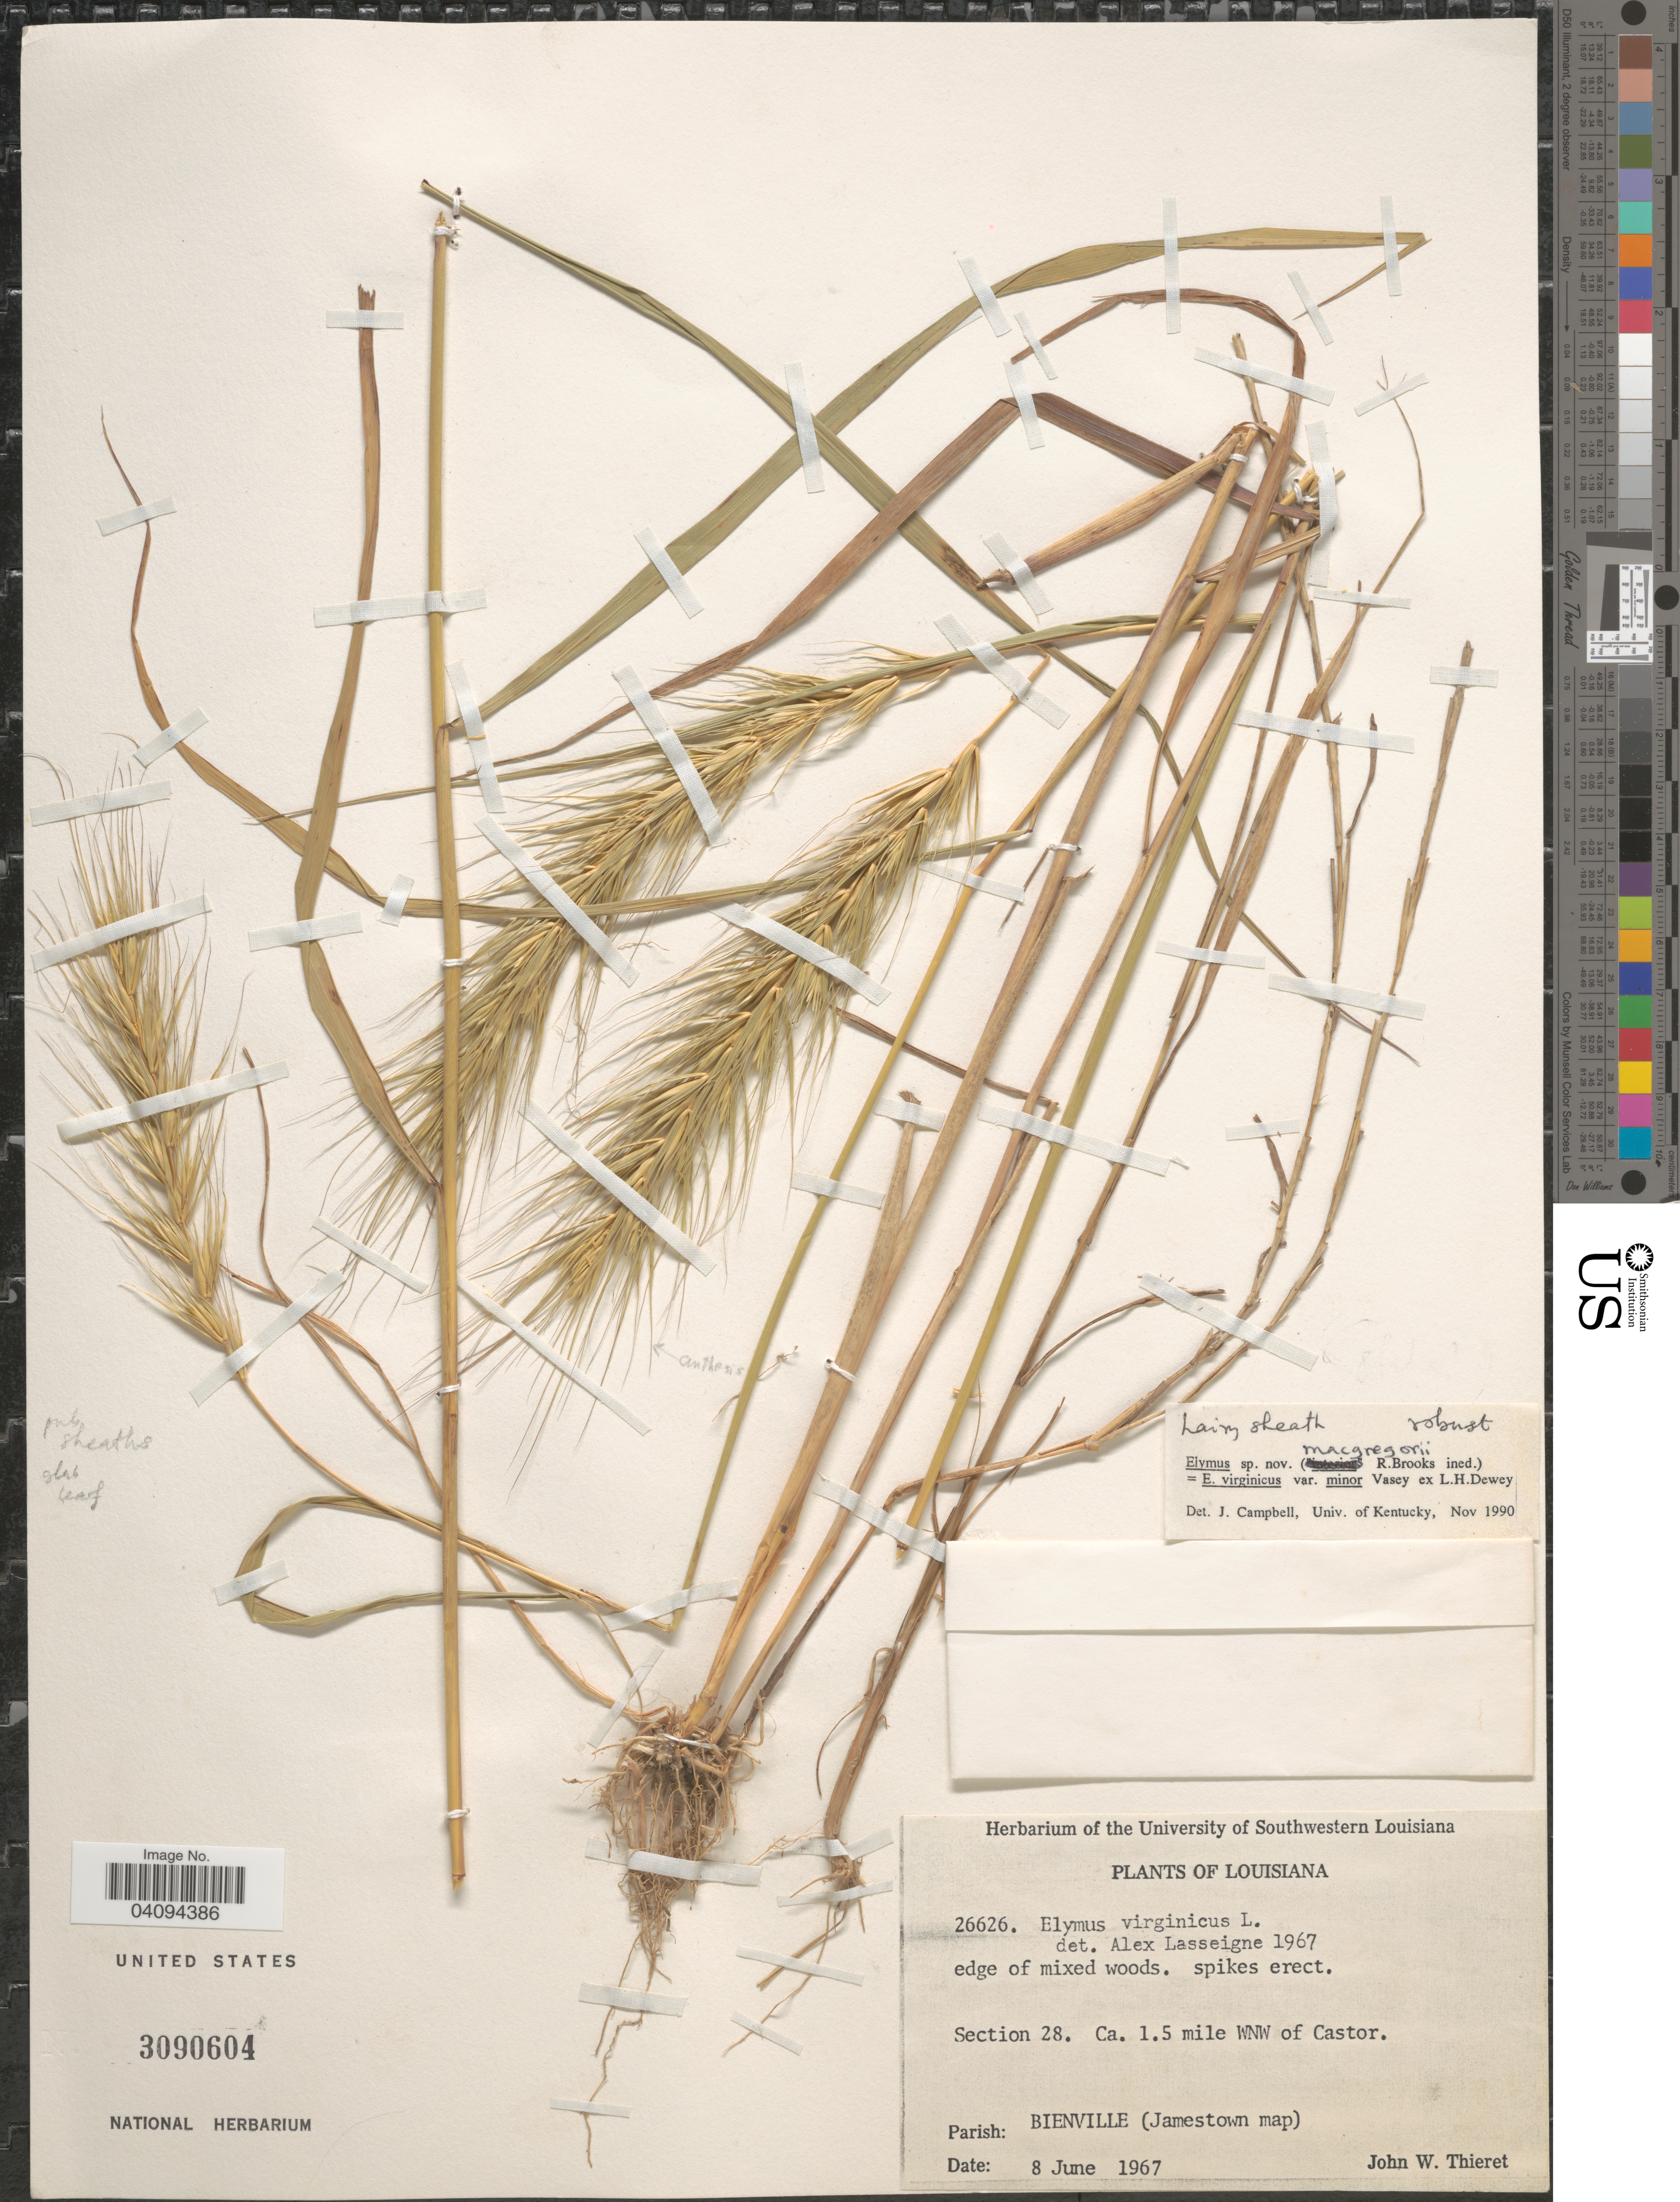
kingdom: Plantae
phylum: Tracheophyta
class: Liliopsida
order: Poales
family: Poaceae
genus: Elymus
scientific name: Elymus macgregorii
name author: R.E. Brooks & J.J.N. Campb.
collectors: J. W. Thieret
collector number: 26626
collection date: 1967-06-08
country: United States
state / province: Louisiana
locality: Edge of mixed woods. Section 28. Ca. 1.5 mile WNW of Castor. Parish: Bienville (Jamestown map).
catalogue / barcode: US 3090604